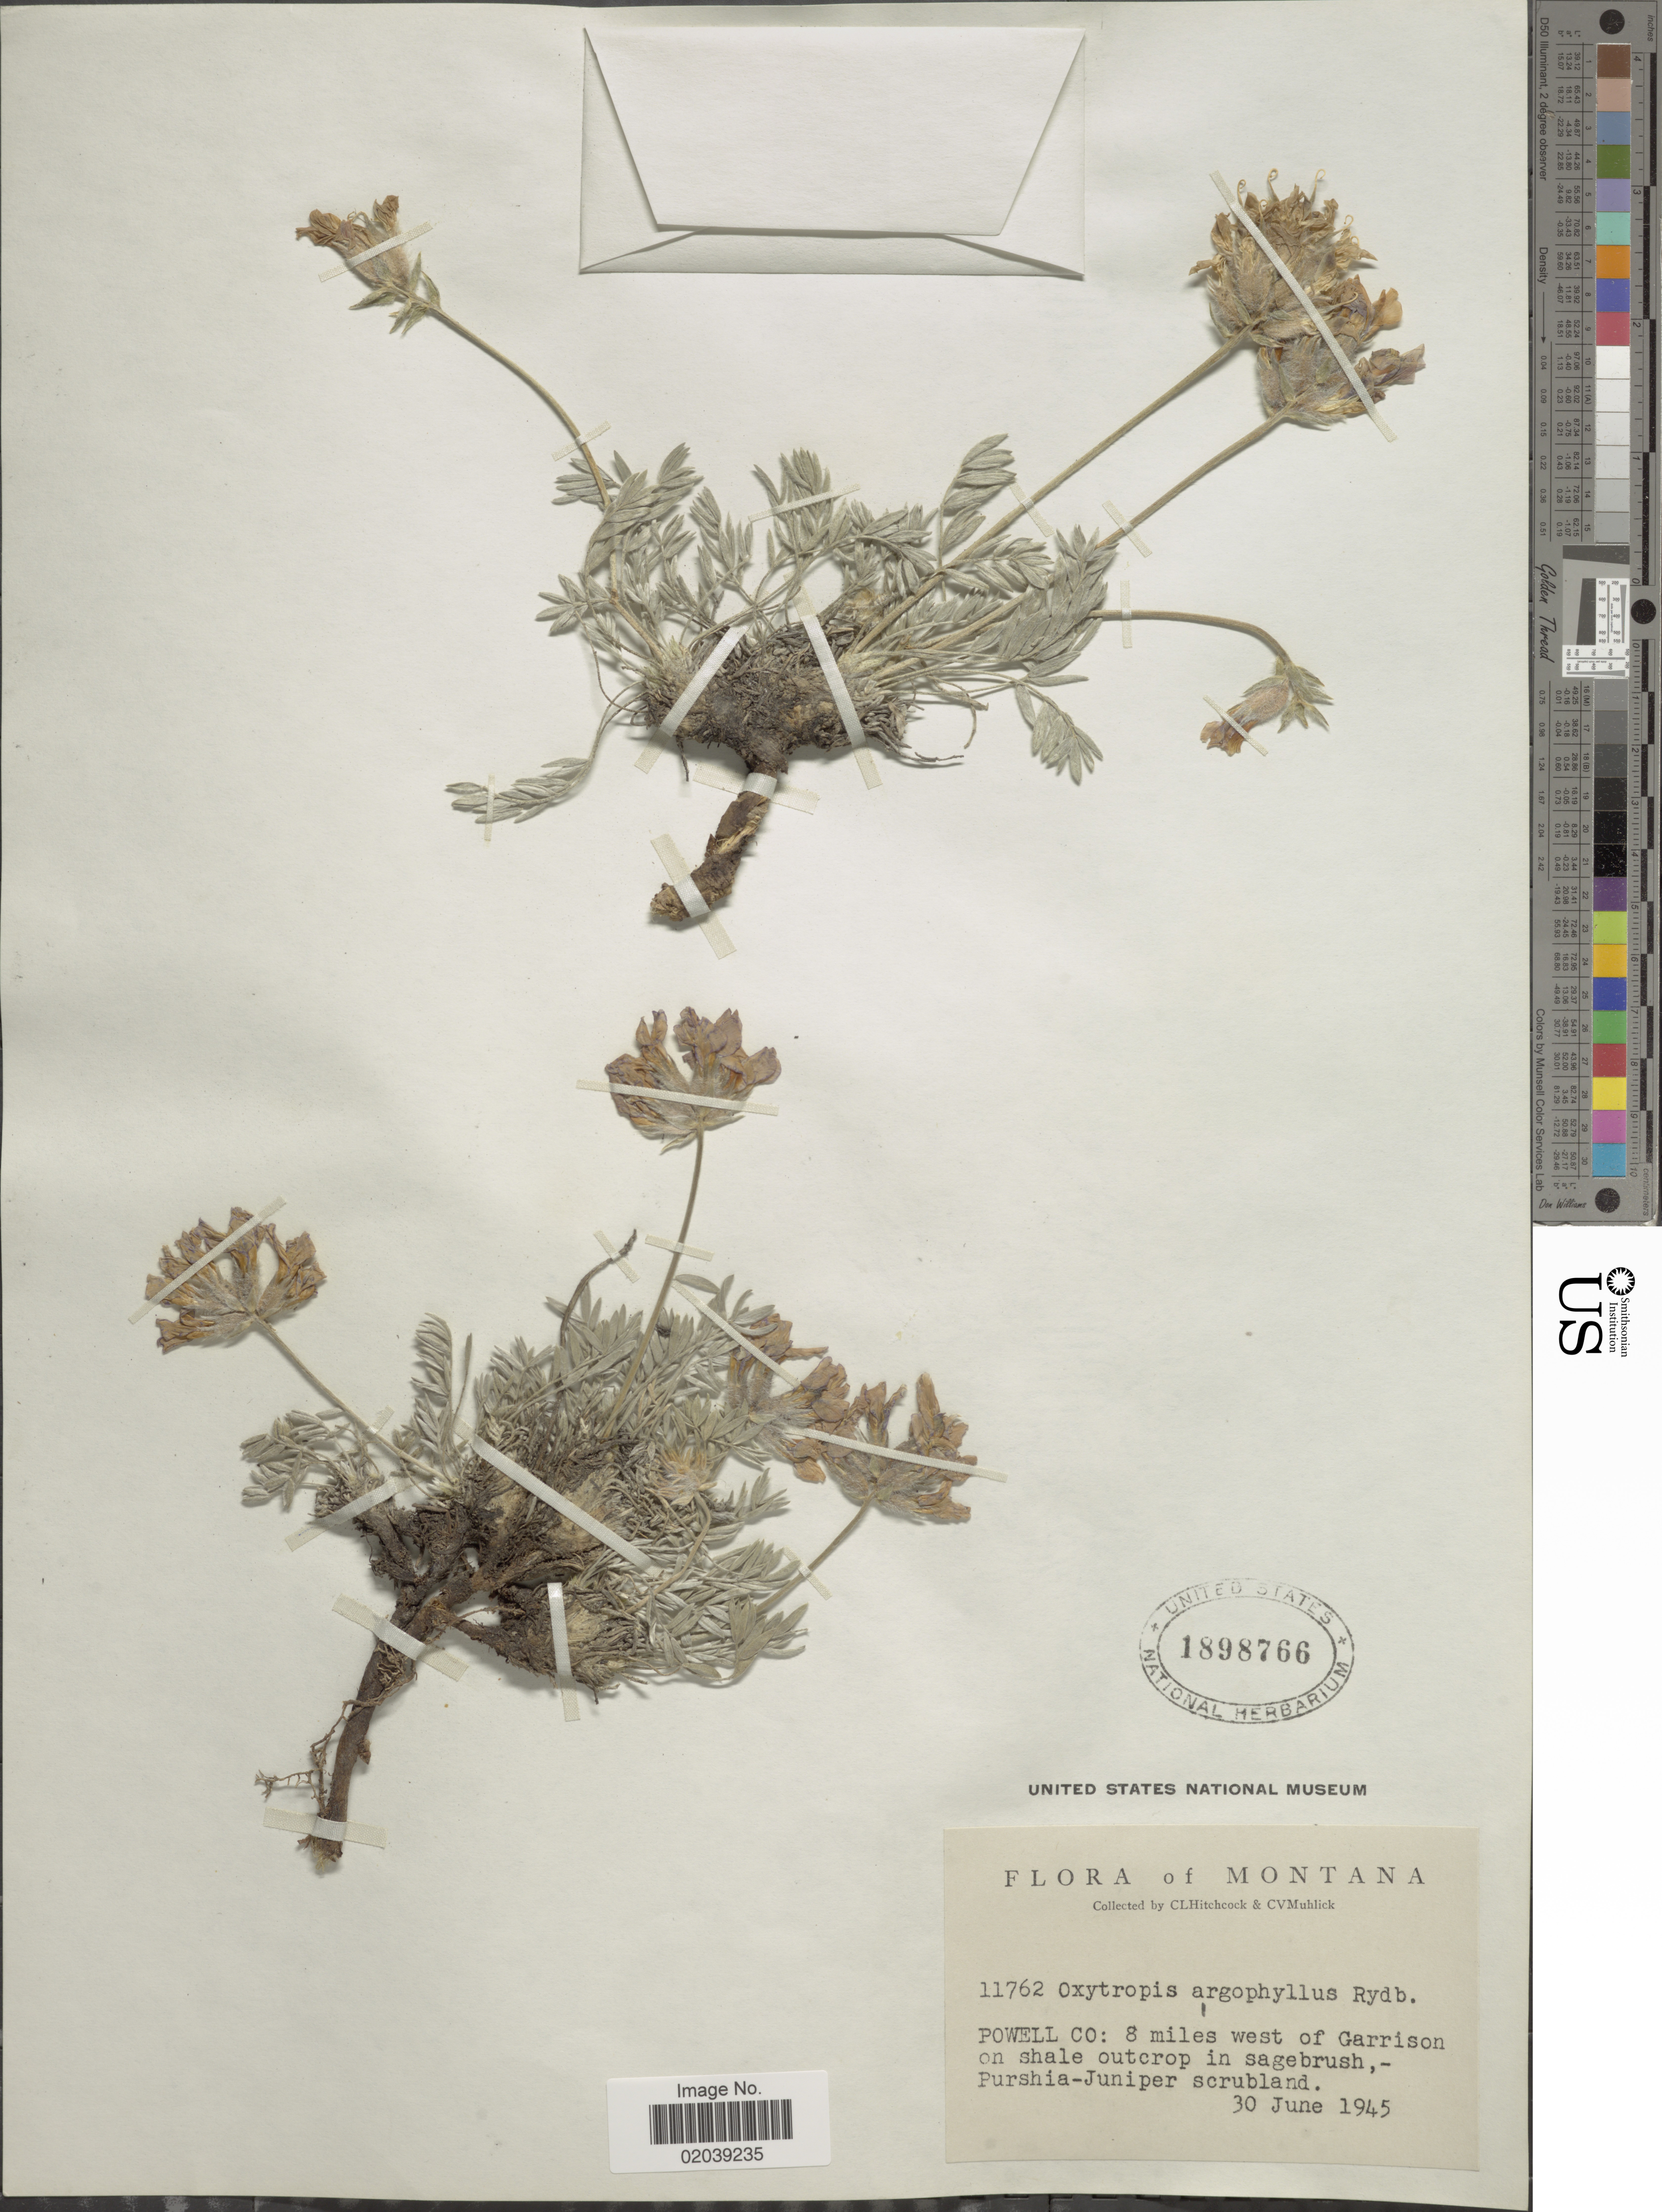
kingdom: Plantae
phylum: Tracheophyta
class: Magnoliopsida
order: Fabales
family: Fabaceae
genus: Oxytropis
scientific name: Oxytropis besseyi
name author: (Rydb.) Blank.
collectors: C. L. Hitchcock & C. V. Muhlick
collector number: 11762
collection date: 1945-06-30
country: United States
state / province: Montana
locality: Powell Co.: 8 miles west of Garrison on shale outcrop in sagebrush, Purshia- Juniper scrubland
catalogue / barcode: US 1898766